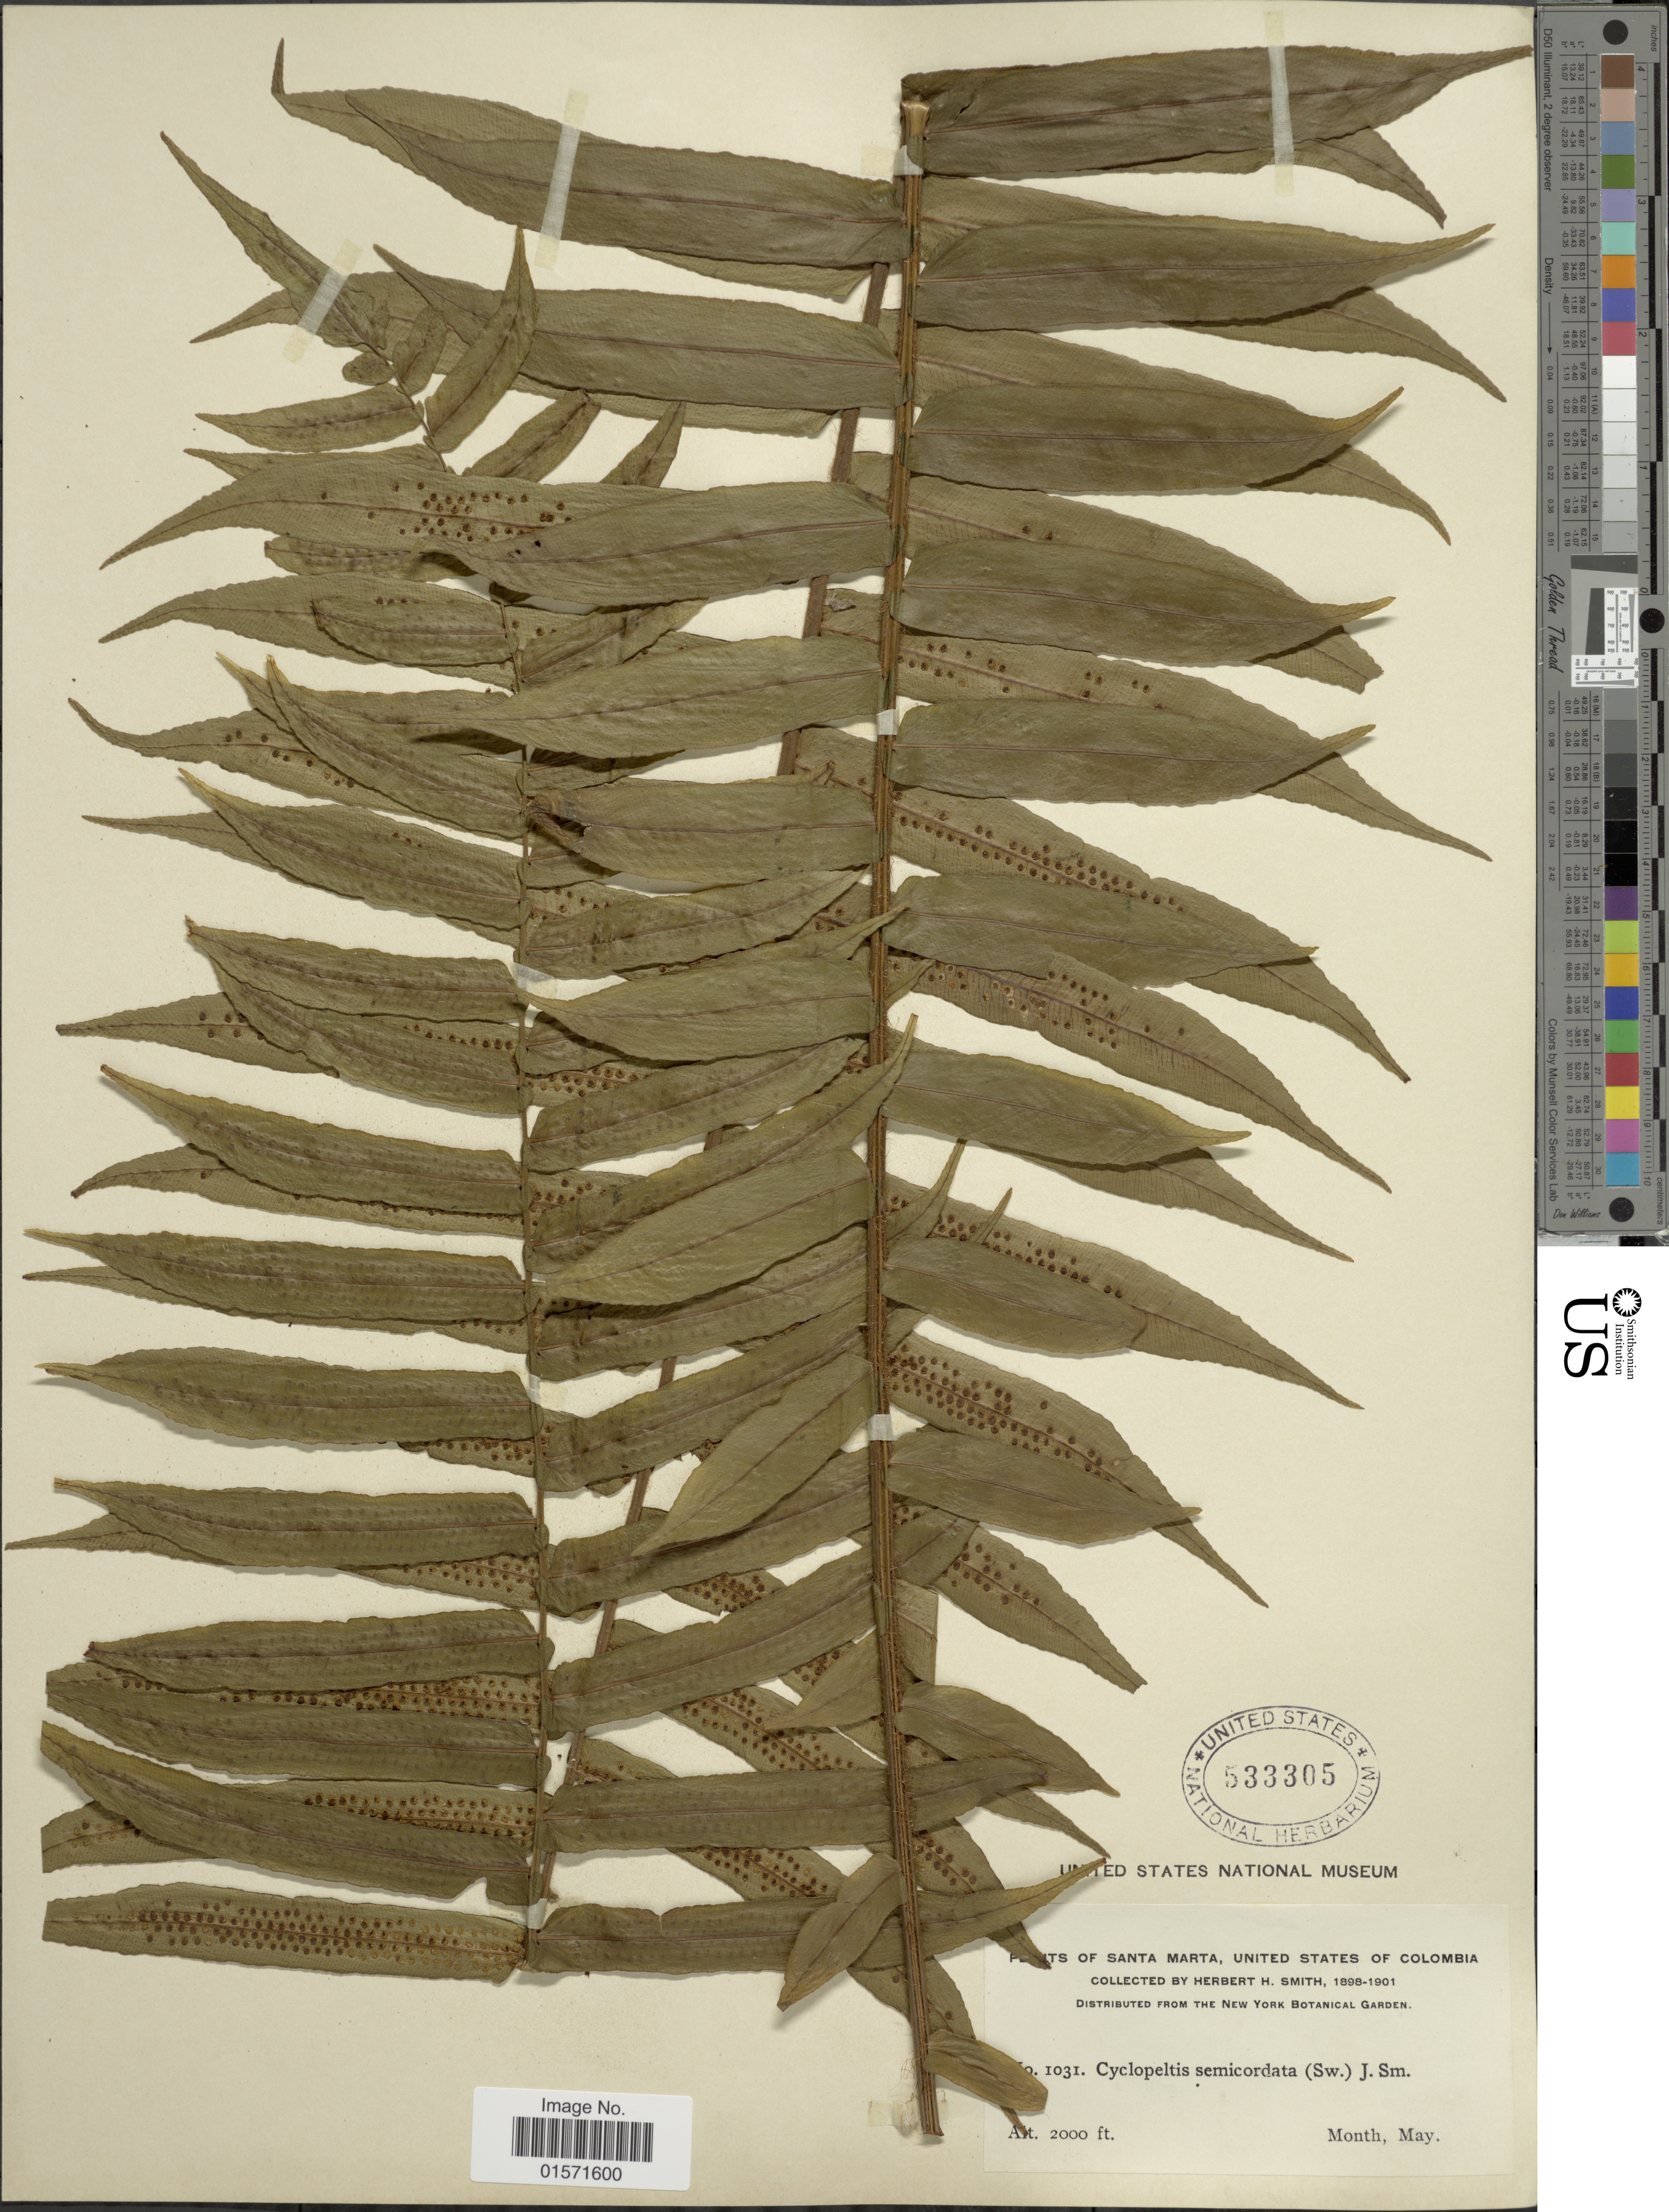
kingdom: Plantae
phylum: Tracheophyta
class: Polypodiopsida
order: Polypodiales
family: Lomariopsidaceae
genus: Cyclopeltis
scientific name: Cyclopeltis semicordata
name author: (Sw.) J. Sm.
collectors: Herbert H. Smith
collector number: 1031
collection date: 1898-05/1901-05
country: Colombia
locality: Santa Marta, United States of Columbia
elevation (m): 610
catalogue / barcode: US 533305